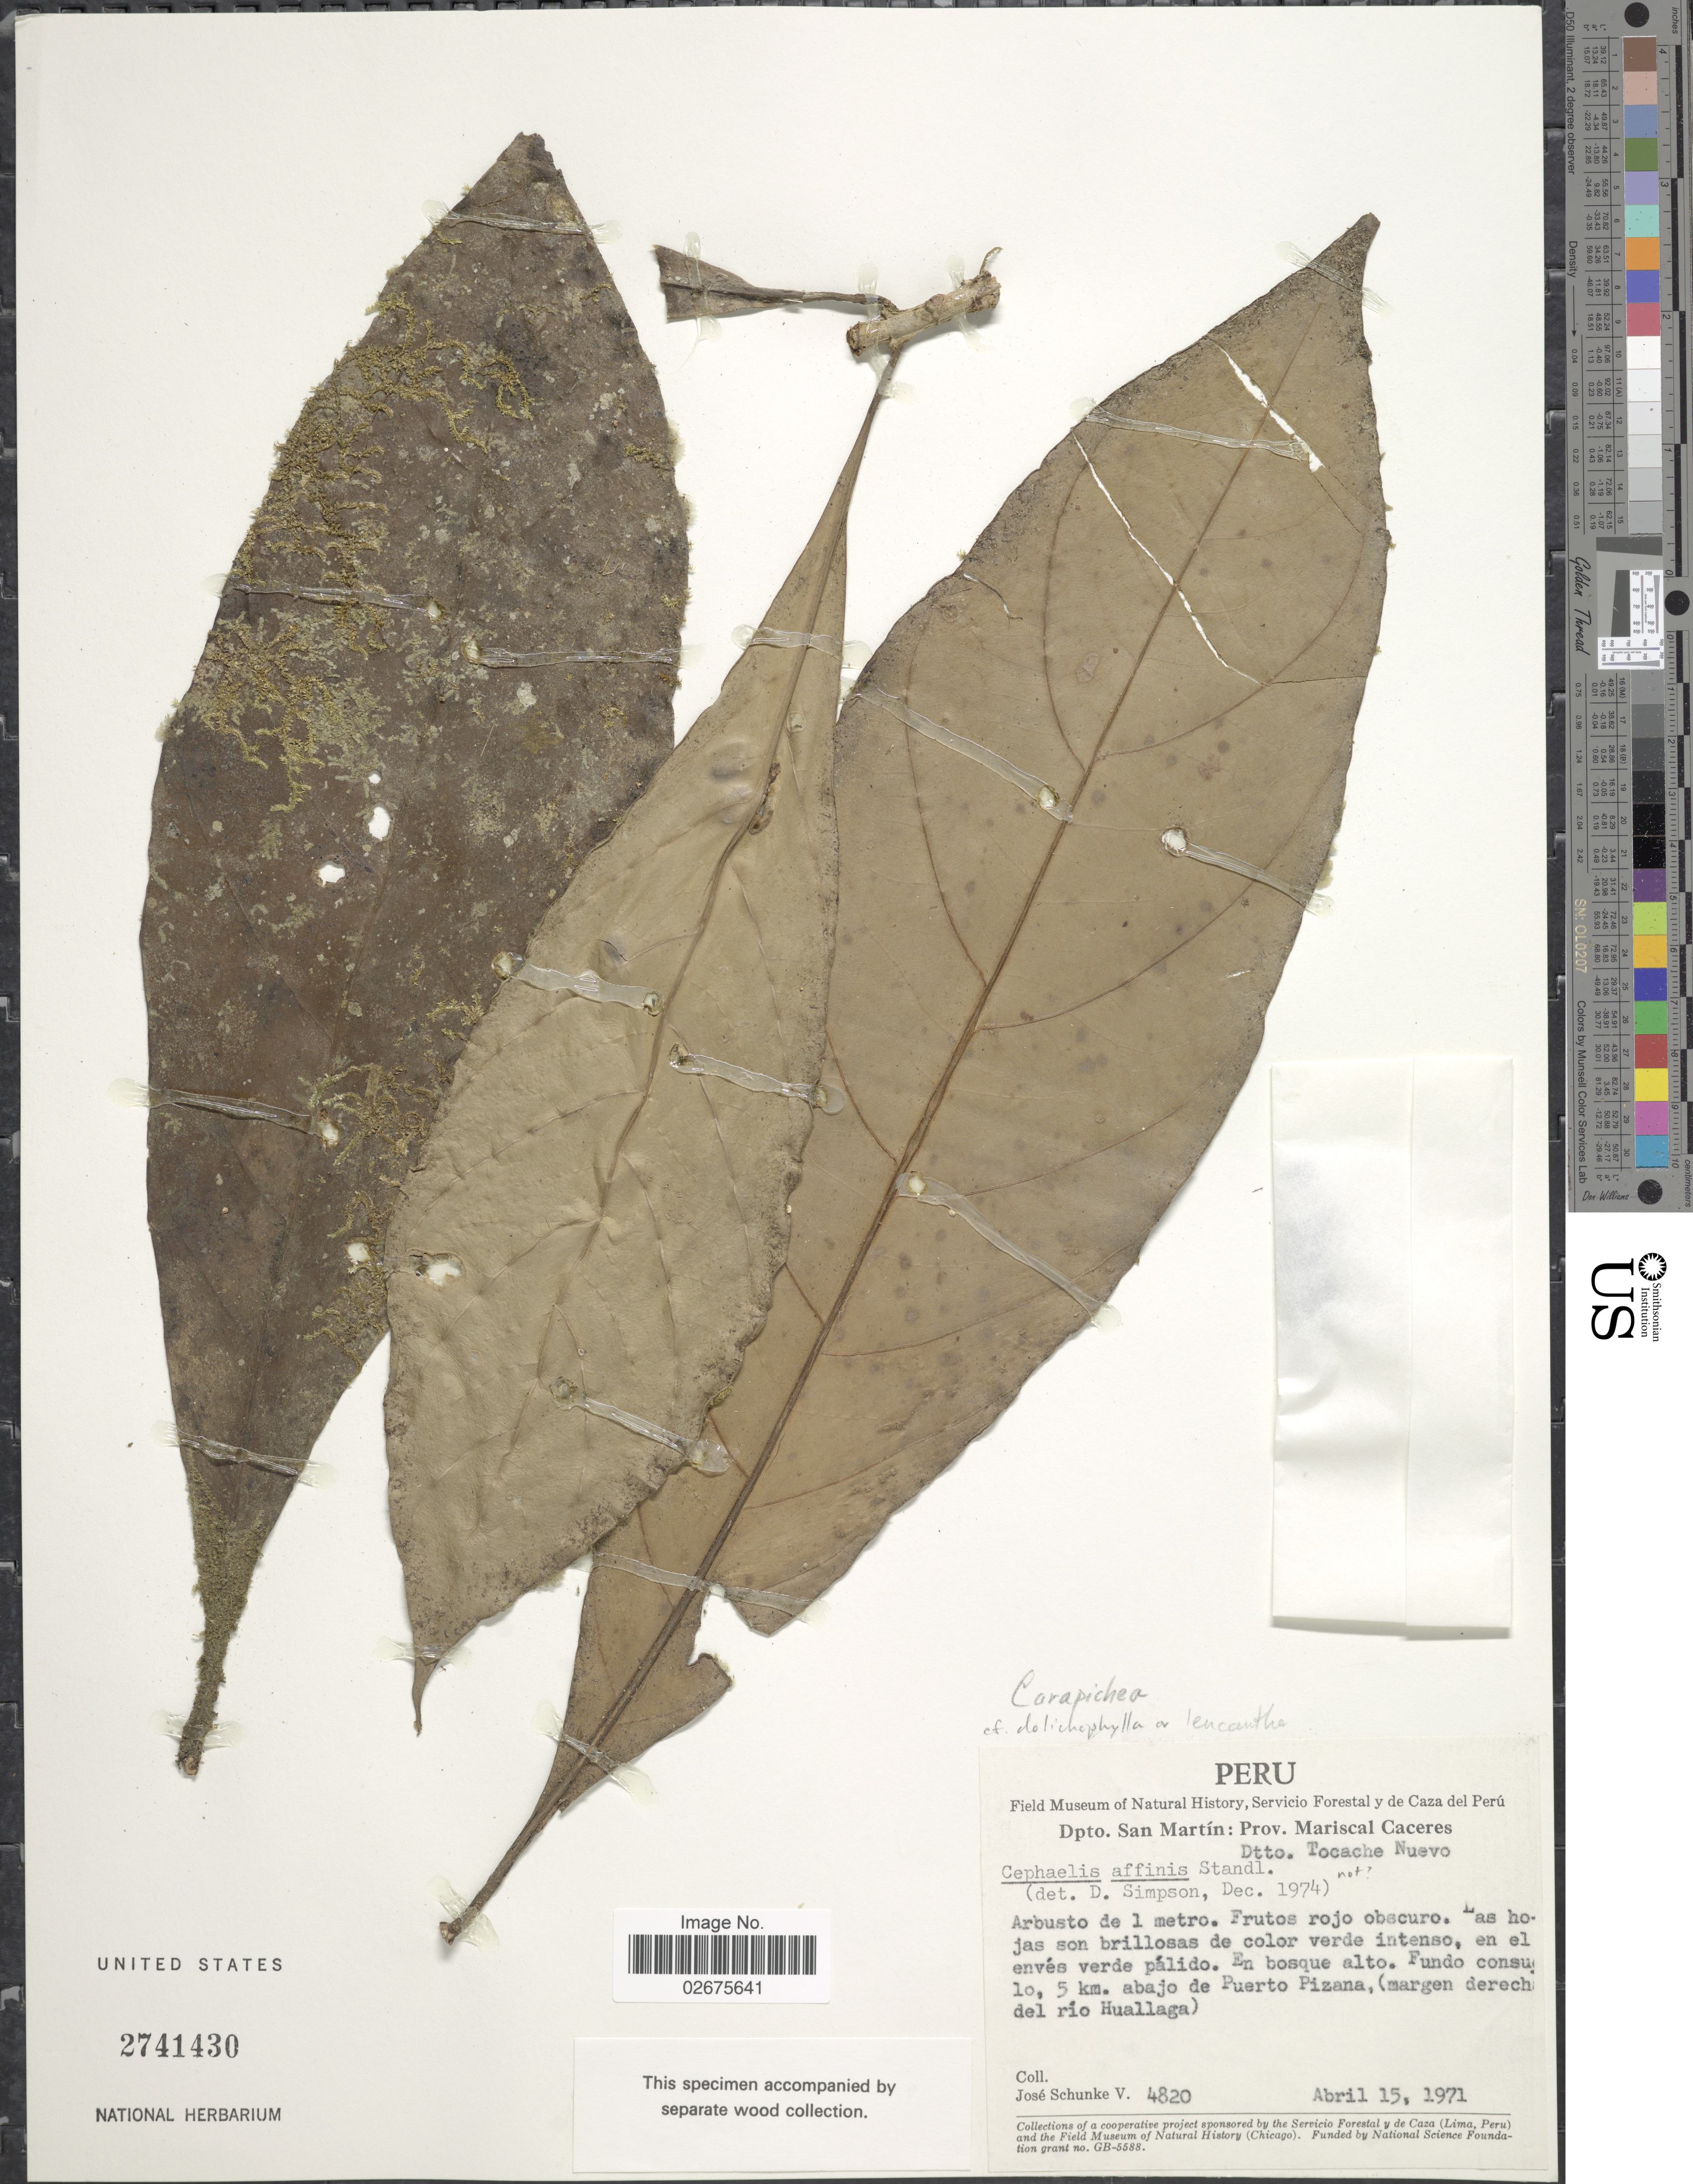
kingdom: Plantae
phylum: Tracheophyta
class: Magnoliopsida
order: Gentianales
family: Rubiaceae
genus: Carapichea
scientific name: Carapichea sp.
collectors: J. Schunke Vigo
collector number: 4820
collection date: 1971-04-15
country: Peru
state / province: San Martín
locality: Prov. Mariscal Caceres, Dtto. Tocache Nuevo, Fundo consuelo, 5 km. abajo de Puerto Pizana (margen derecha del rio Huallaga)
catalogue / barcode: US 2741430